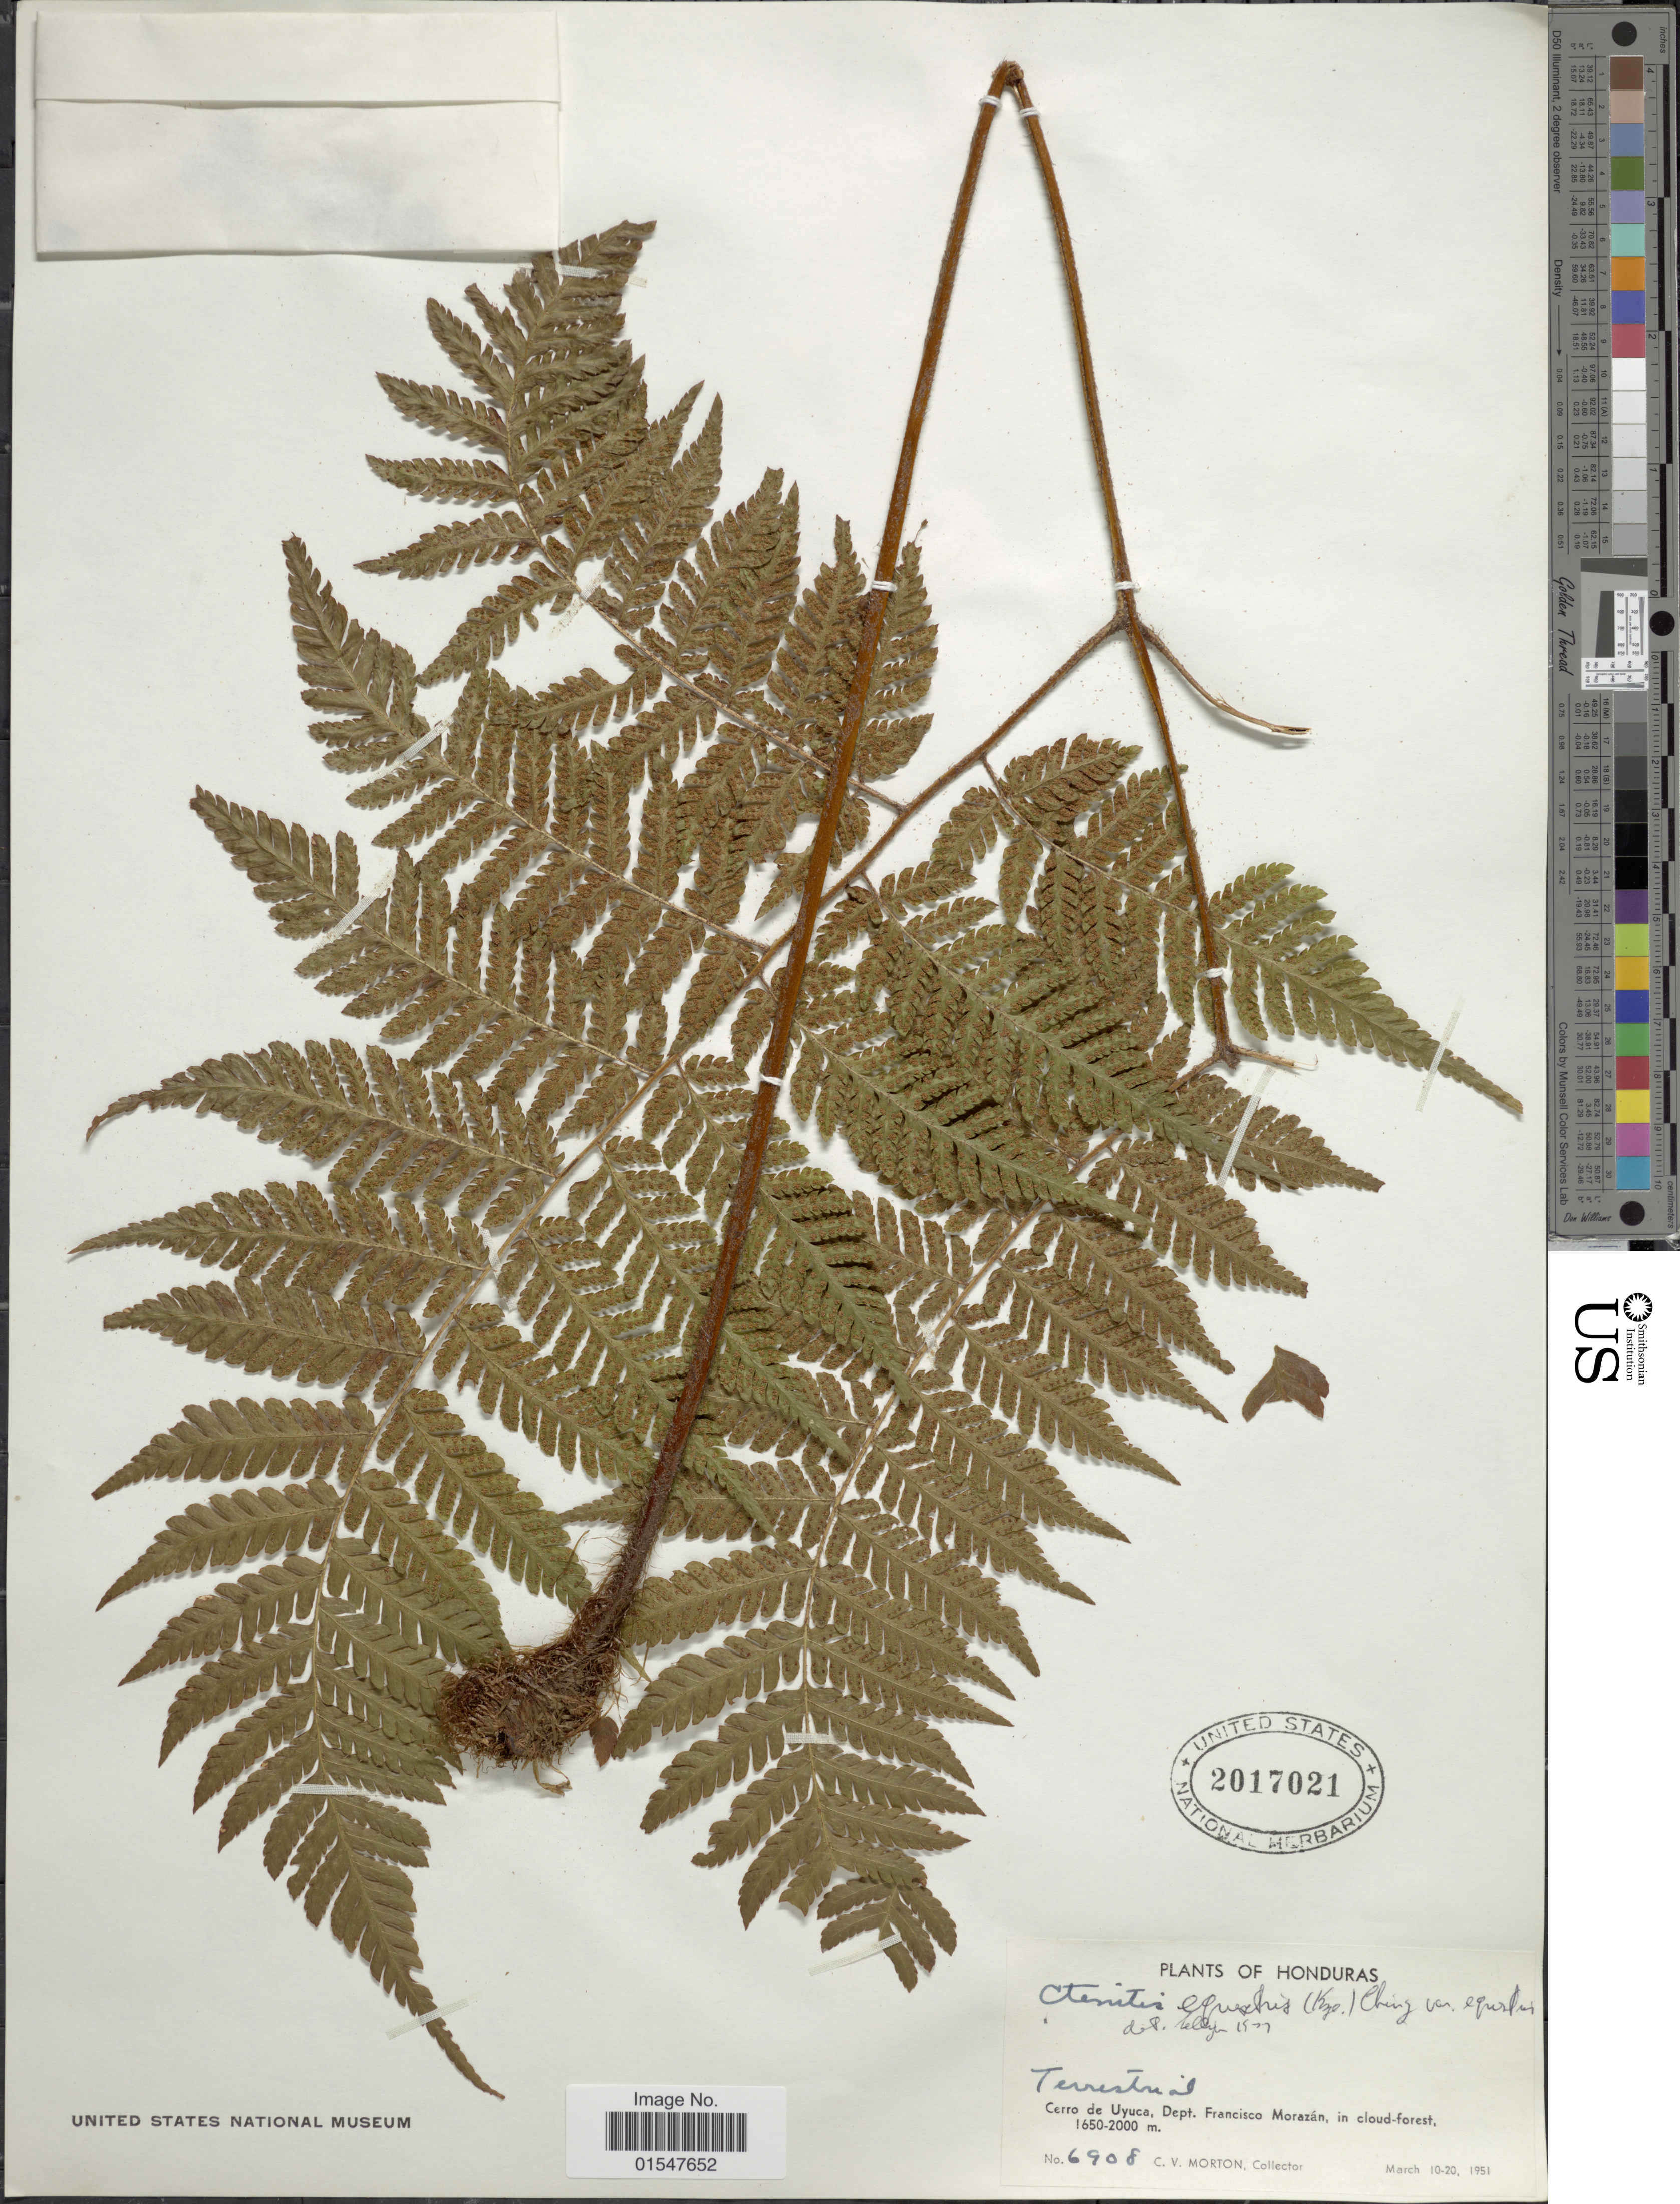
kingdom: Plantae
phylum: Tracheophyta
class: Polypodiopsida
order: Polypodiales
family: Dryopteridaceae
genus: Ctenitis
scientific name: Ctenitis equestris var. equestris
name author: (Kunze) Ching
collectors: C. V. Morton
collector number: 6908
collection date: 1951-03-10/1951-03-20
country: Honduras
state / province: Fco. Morazán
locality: Cerro de Uyuca, Dept. Francisco Morazan.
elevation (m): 1650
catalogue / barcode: US 2017021